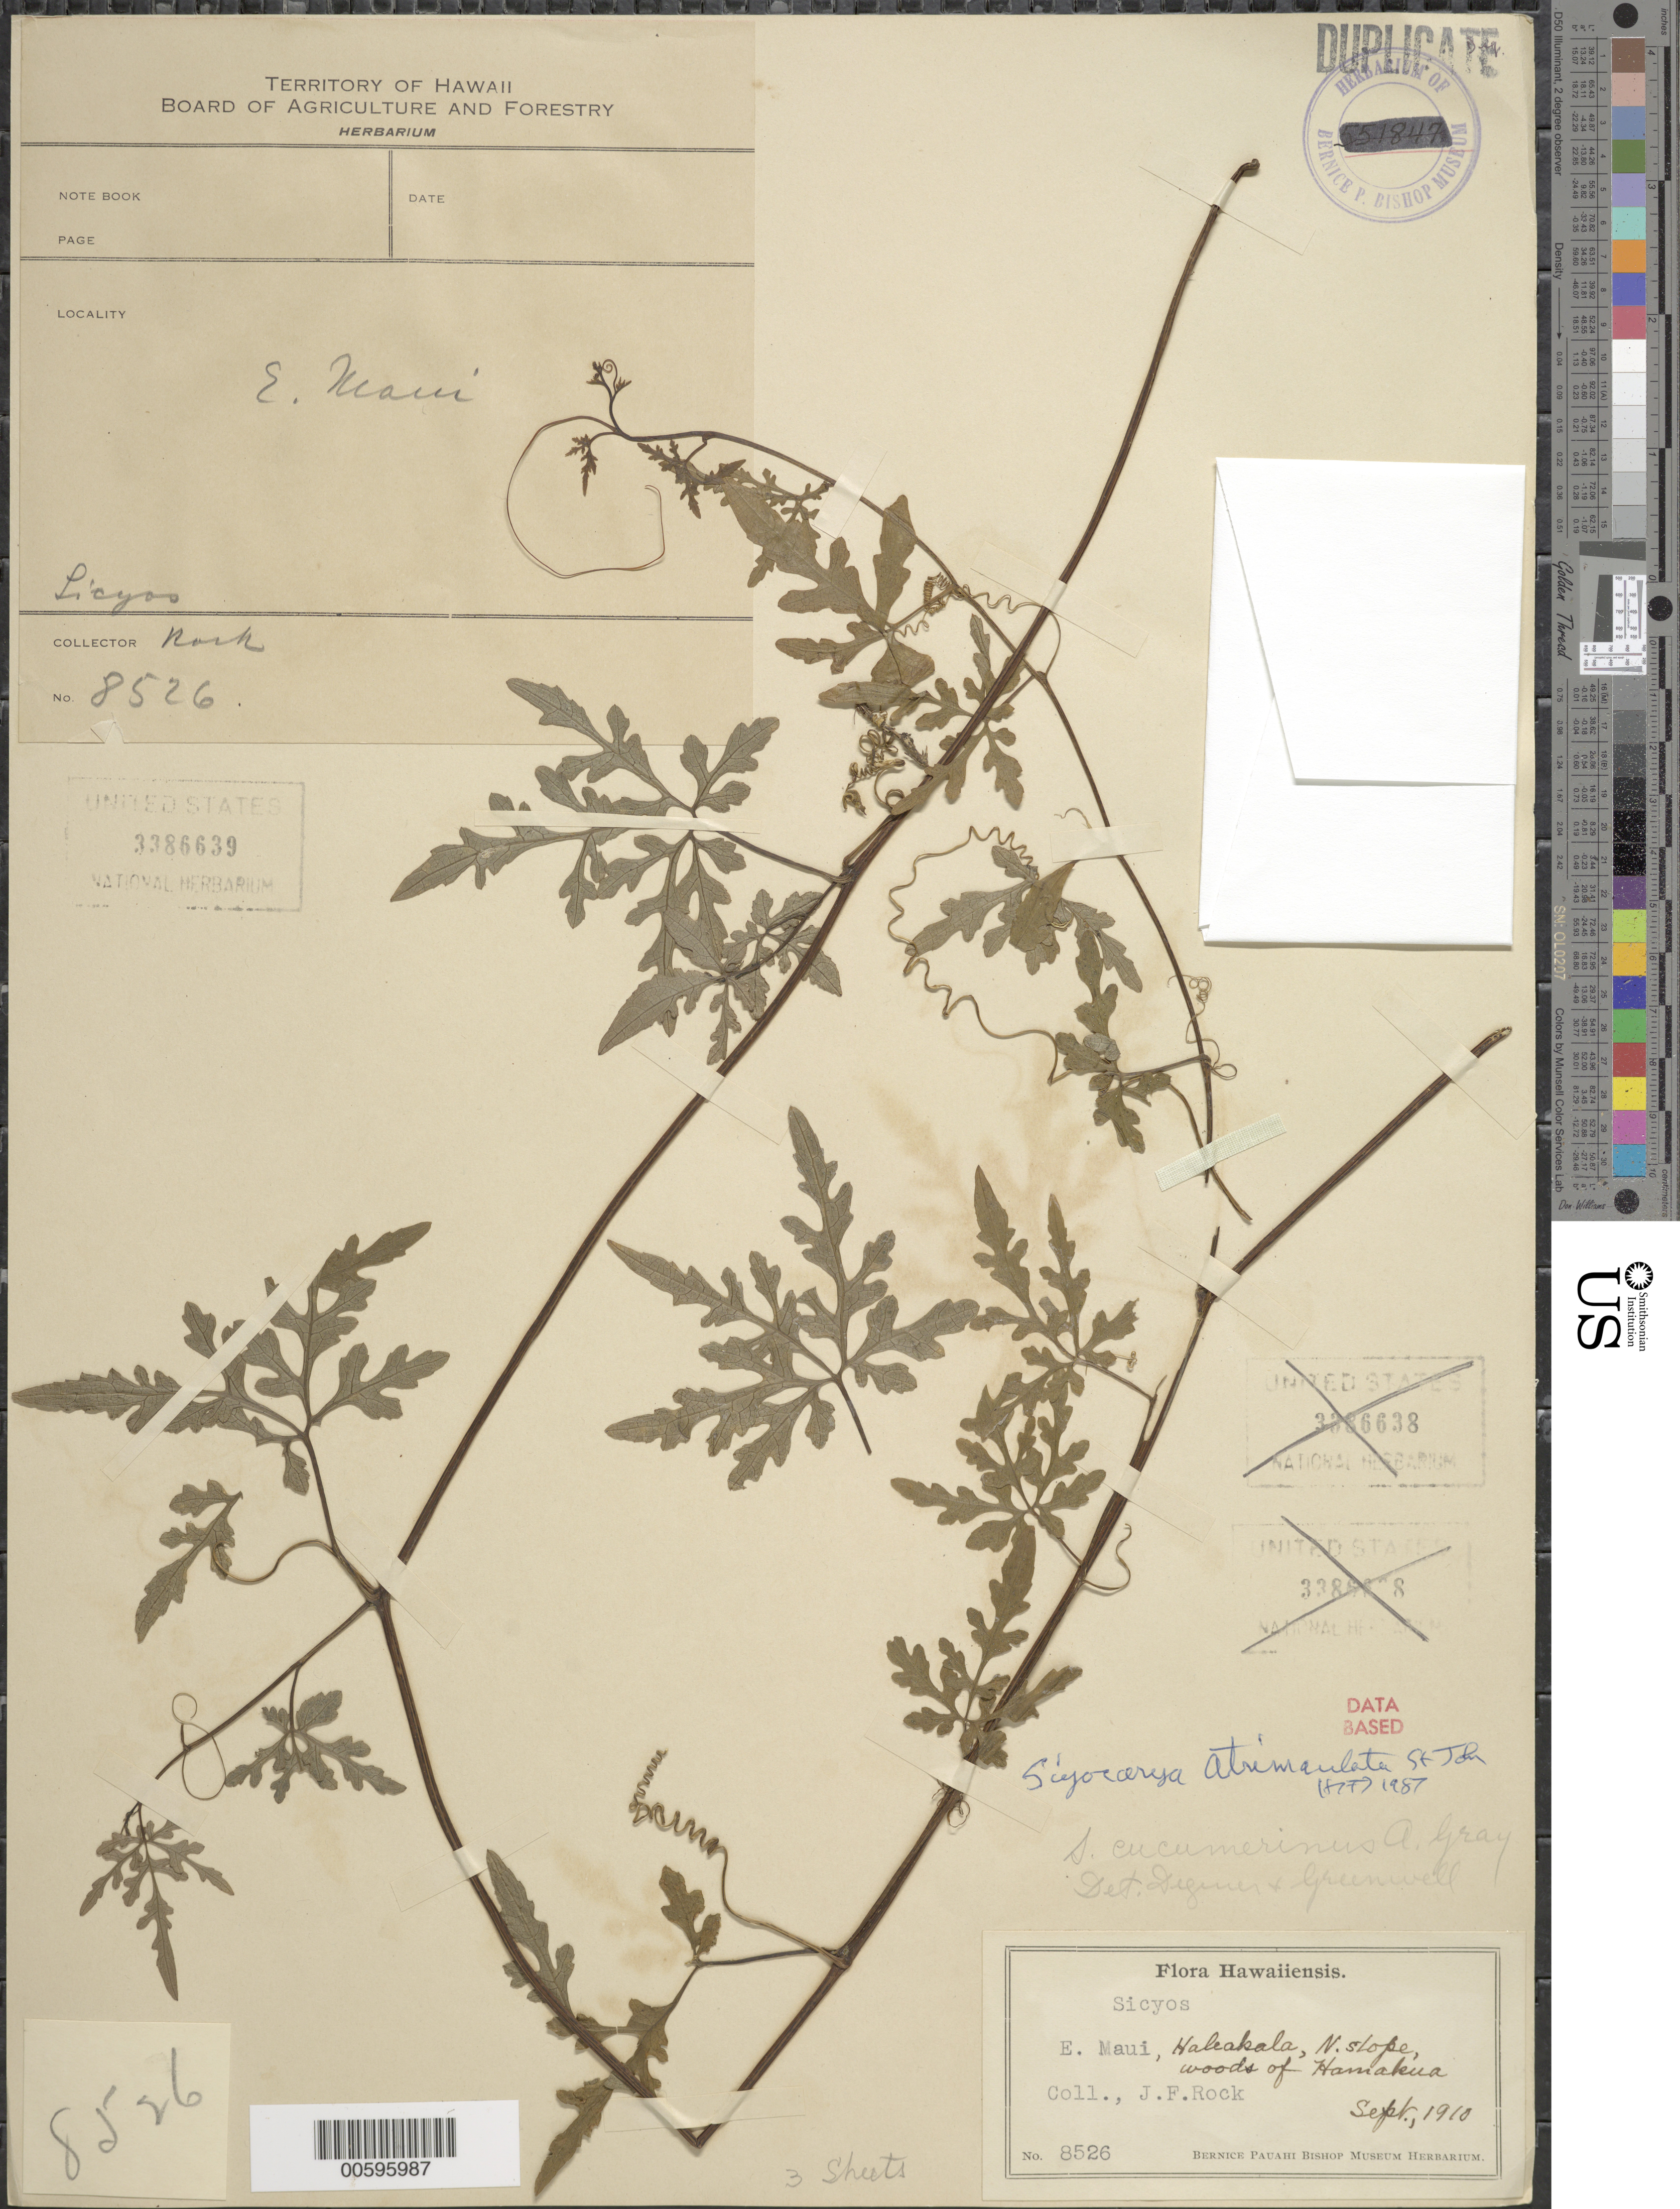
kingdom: Plantae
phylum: Tracheophyta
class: Magnoliopsida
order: Cucurbitales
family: Cucurbitaceae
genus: Sicyos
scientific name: Sicyos pachycarpus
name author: Hook. & Arn.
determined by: Wagner, W. L., (BOT), Smithsonian Institution - National Museum of Natural History (UNITED STATES)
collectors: J. F. Rock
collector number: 8526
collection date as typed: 0 Sep 1910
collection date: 1910-09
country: United States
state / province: Hawaii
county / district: Maui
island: Maui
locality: E Maui, Haleakala, N slope, Hamakua.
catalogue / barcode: US 3386639